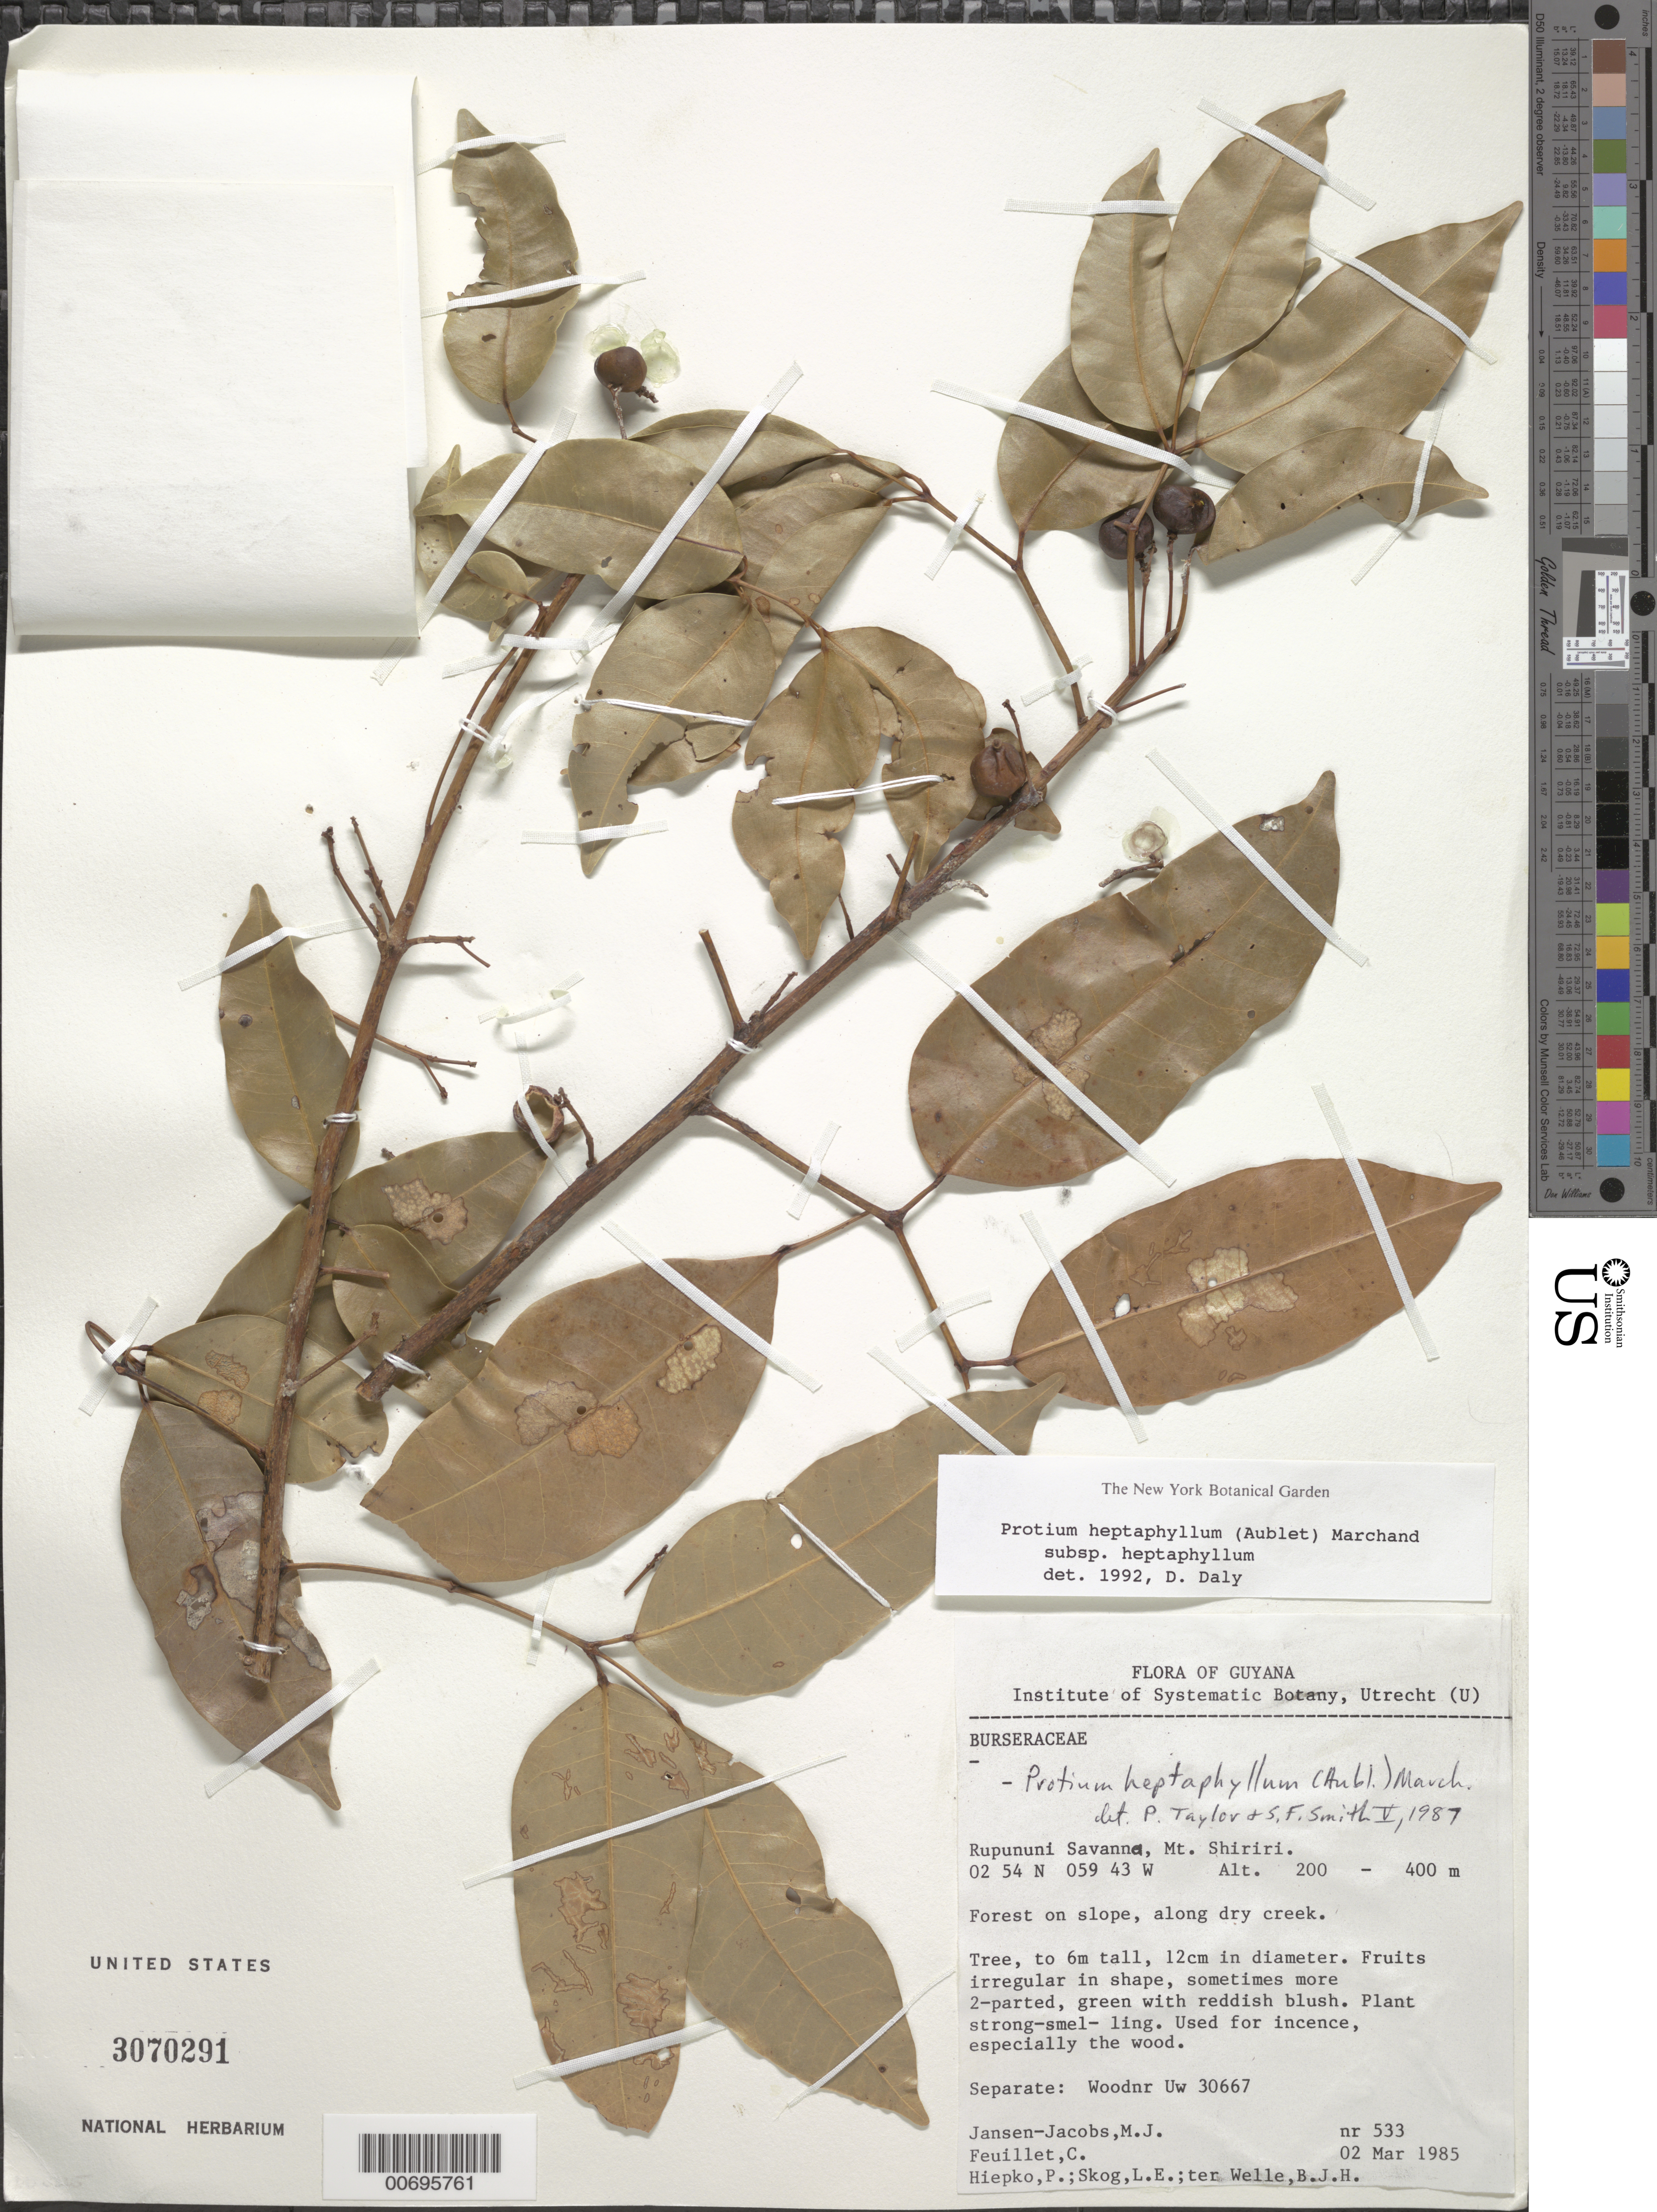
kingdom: Plantae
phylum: Tracheophyta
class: Magnoliopsida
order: Sapindales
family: Burseraceae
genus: Protium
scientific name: Protium heptaphyllum subsp. heptaphyllum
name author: (Aubl.) Marchand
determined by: Daly, D. C.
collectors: M. J. Jansen-Jacobs, C. Feuillet, P. H. Hiepko, L. E. Skog & B. Welle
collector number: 533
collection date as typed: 2-Mar-85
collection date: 1985-03-02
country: Guyana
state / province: U. Takutu-U. Essequibo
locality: Rupununi Savanna, Mt. Shiriri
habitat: Forest on slope, along dry creek.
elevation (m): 200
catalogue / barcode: US 3070291